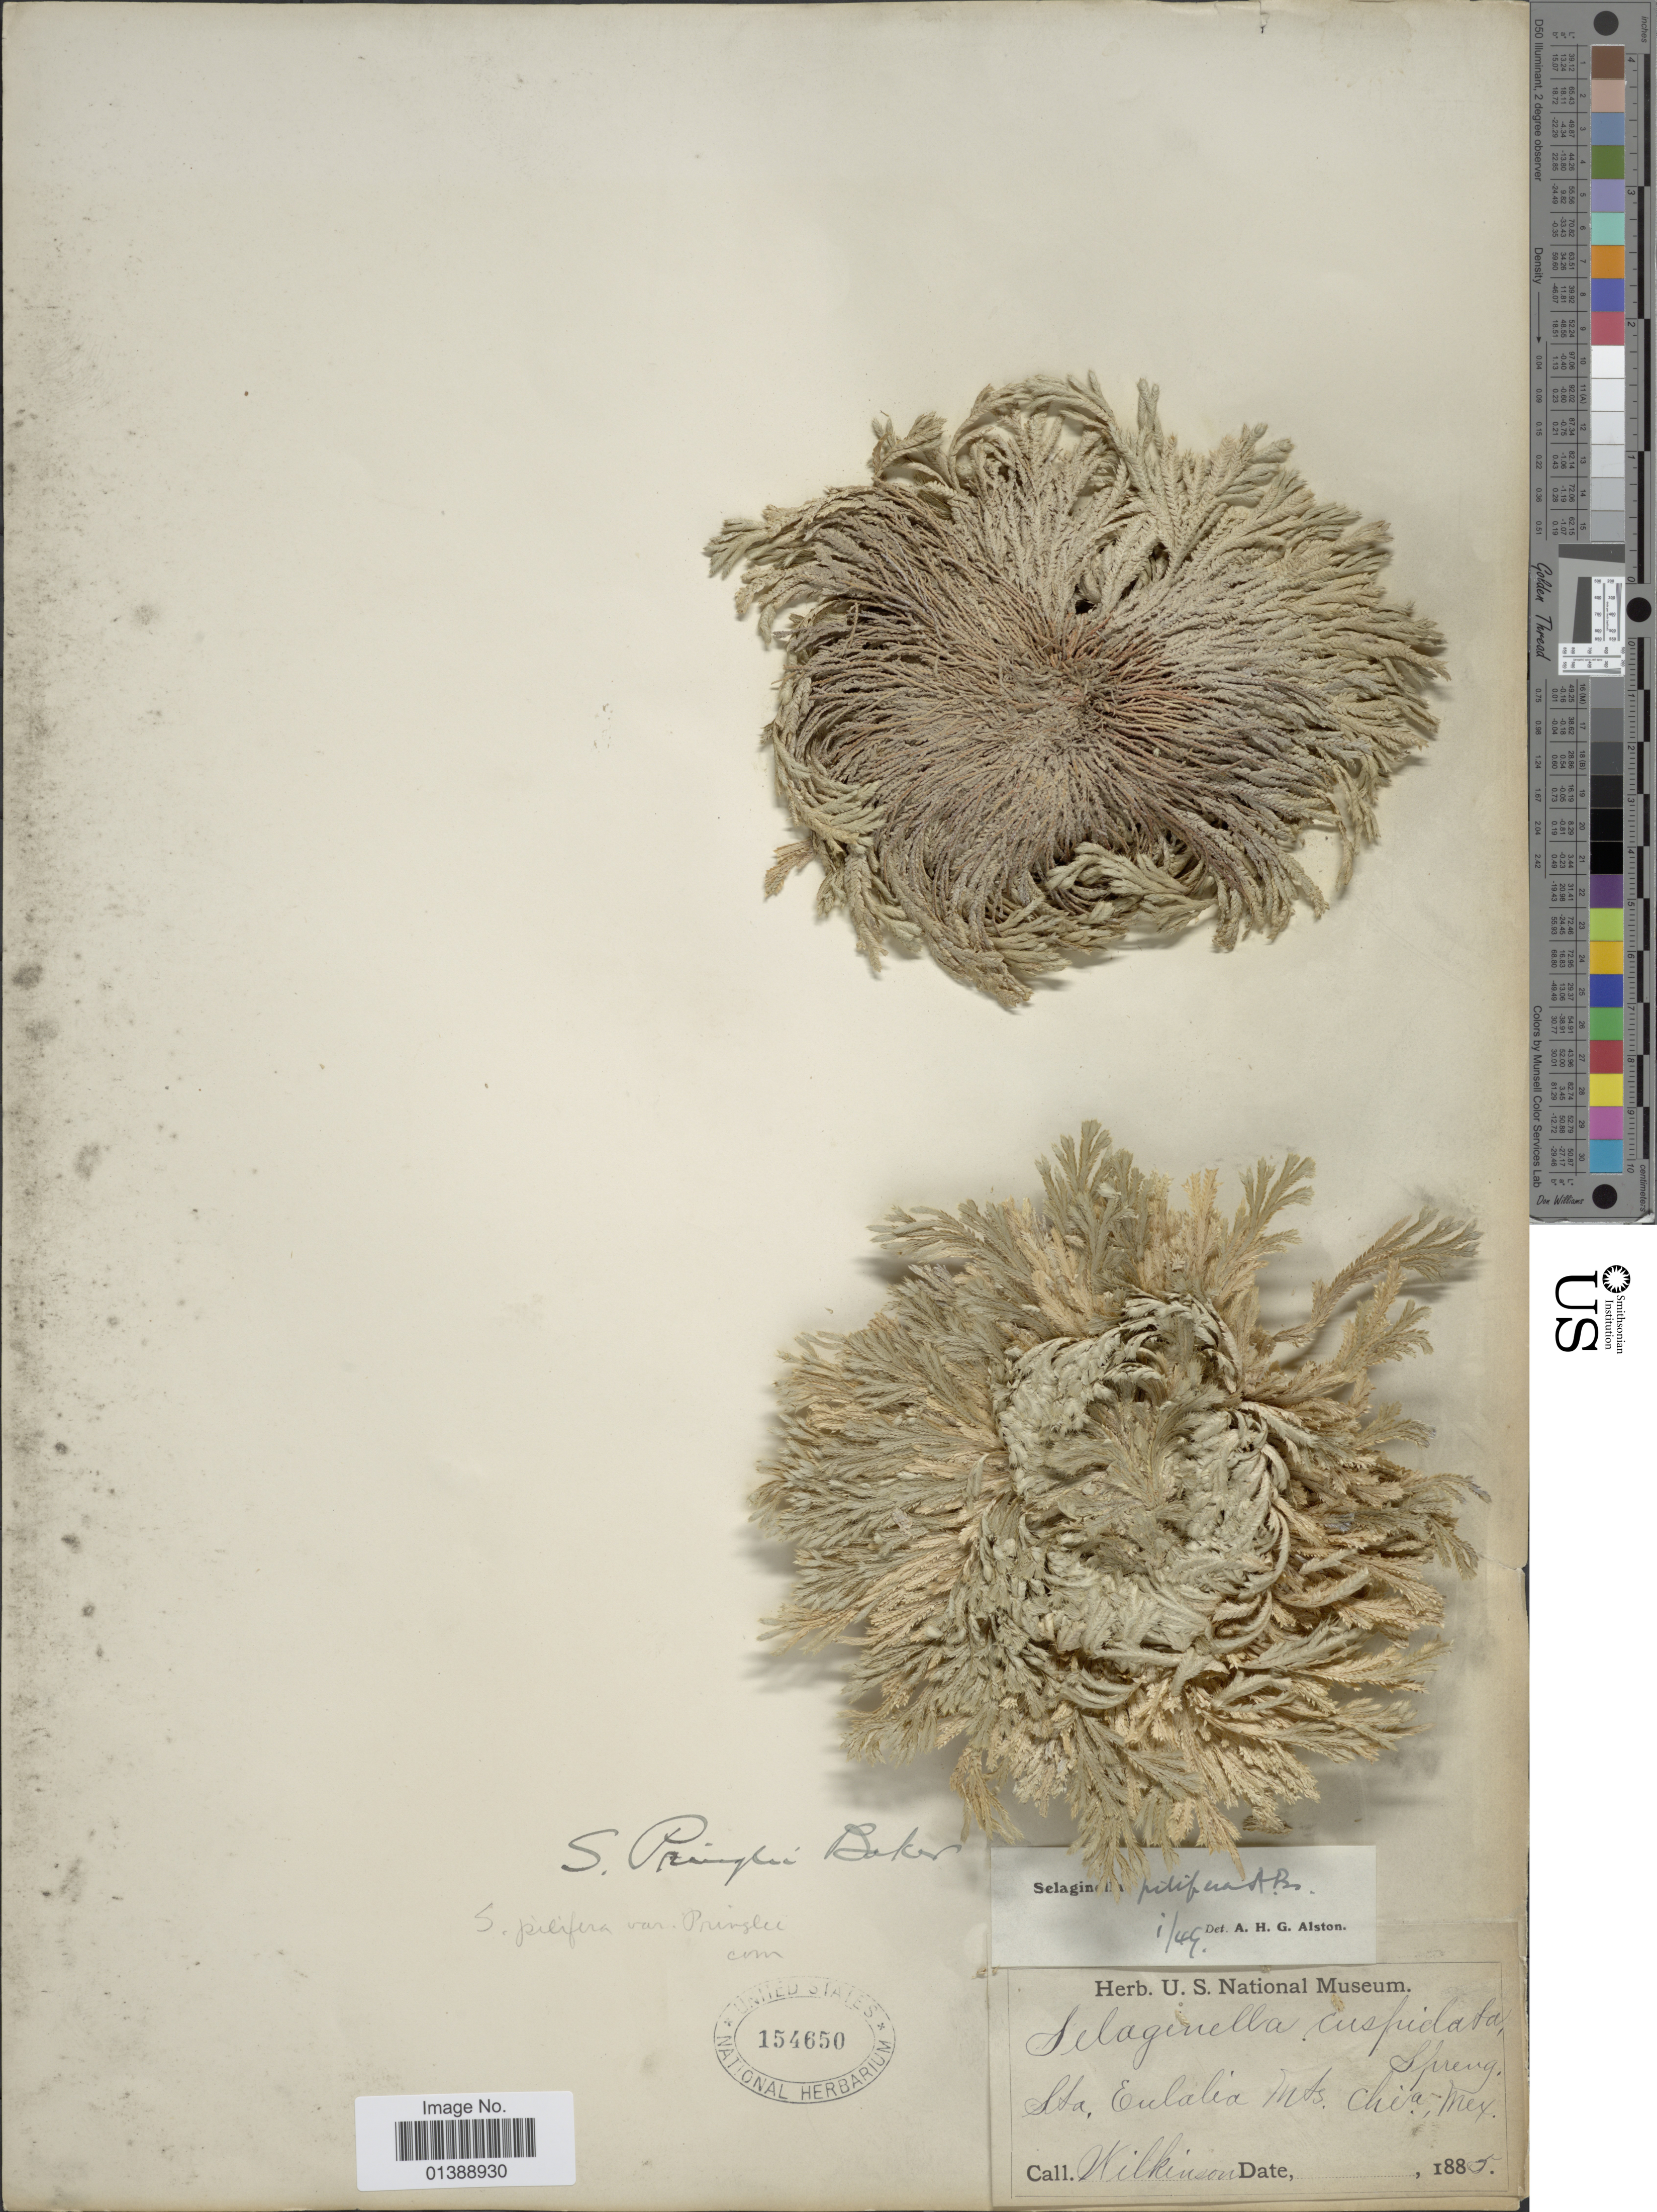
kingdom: Plantae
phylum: Tracheophyta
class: Lycopodiopsida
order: Selaginellales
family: Selaginellaceae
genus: Selaginella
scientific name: Selaginella pilifera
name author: A. Braun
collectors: Wilkinson, --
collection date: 1885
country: Mexico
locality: Sta Eulalia Mts, Chia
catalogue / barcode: US 154650